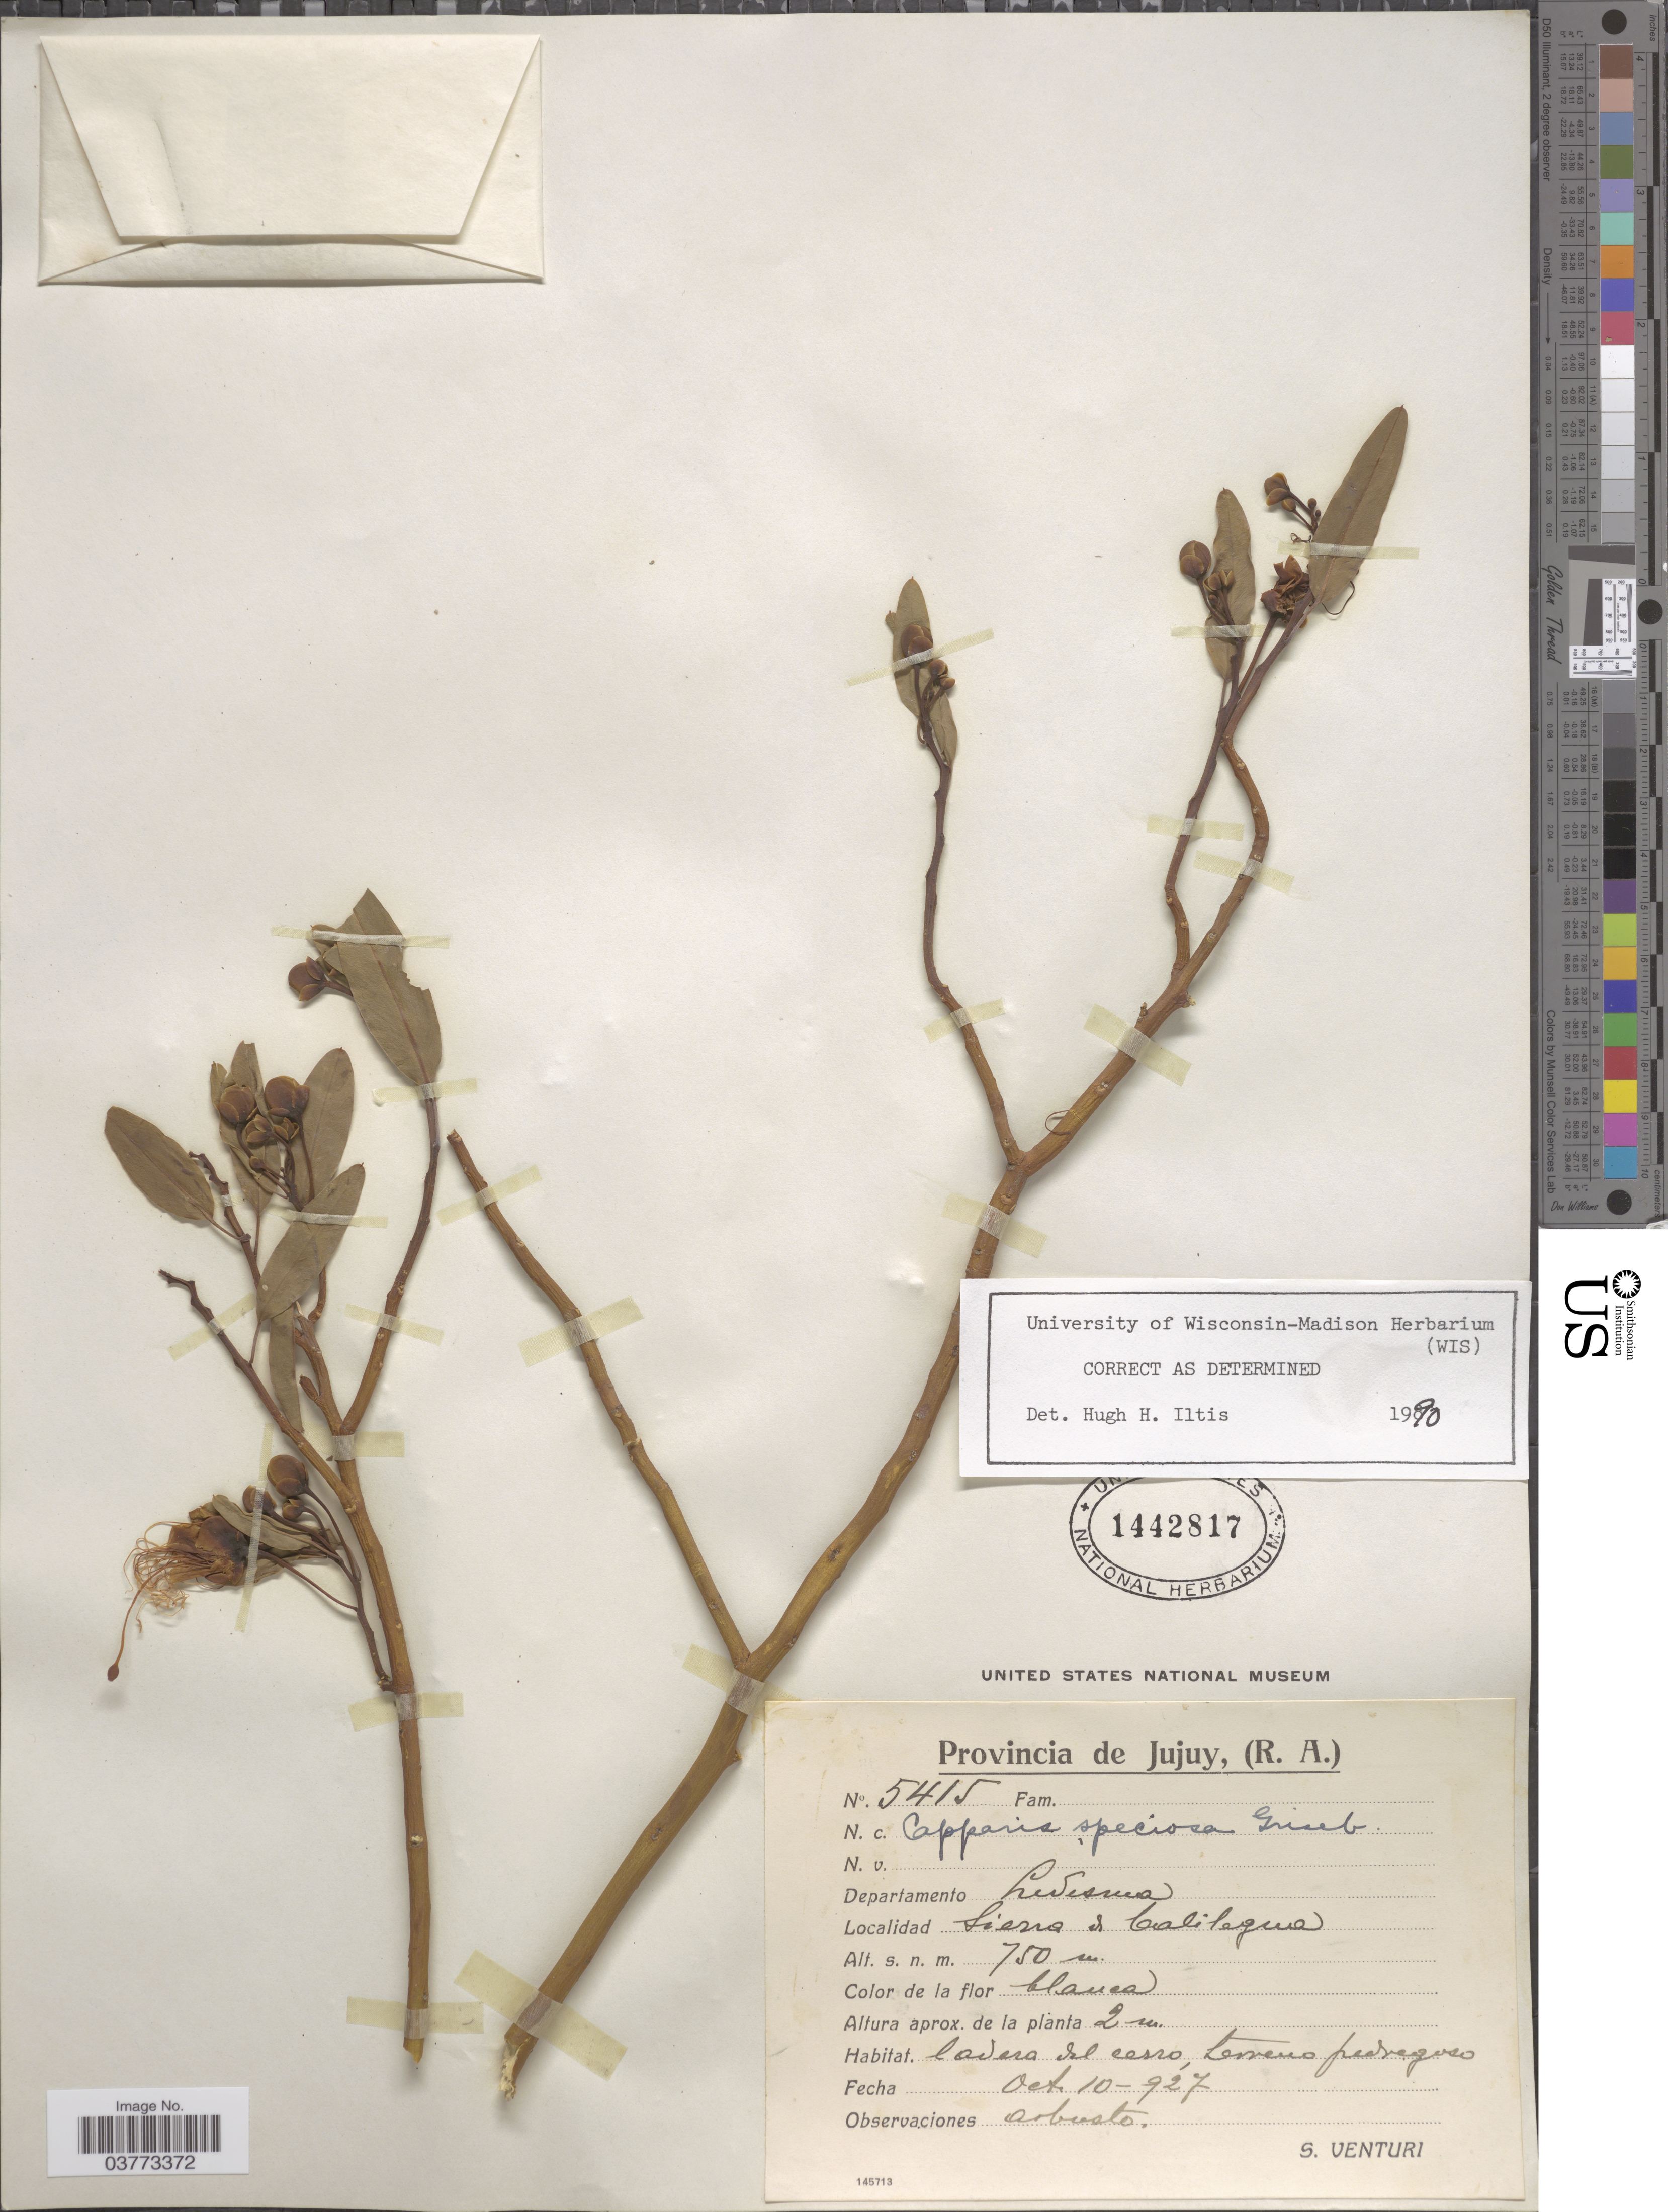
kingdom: Plantae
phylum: Tracheophyta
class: Magnoliopsida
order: Brassicales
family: Capparaceae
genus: Anisocapparis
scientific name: Anisocapparis speciosa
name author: (Griseb.) Cornejo & Iltis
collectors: S. Venturi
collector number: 5415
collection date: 1927-10-10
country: Argentina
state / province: Jujuy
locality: Departamento Ledesma. Sierra de Calilegua.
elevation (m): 750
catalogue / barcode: US 1442817